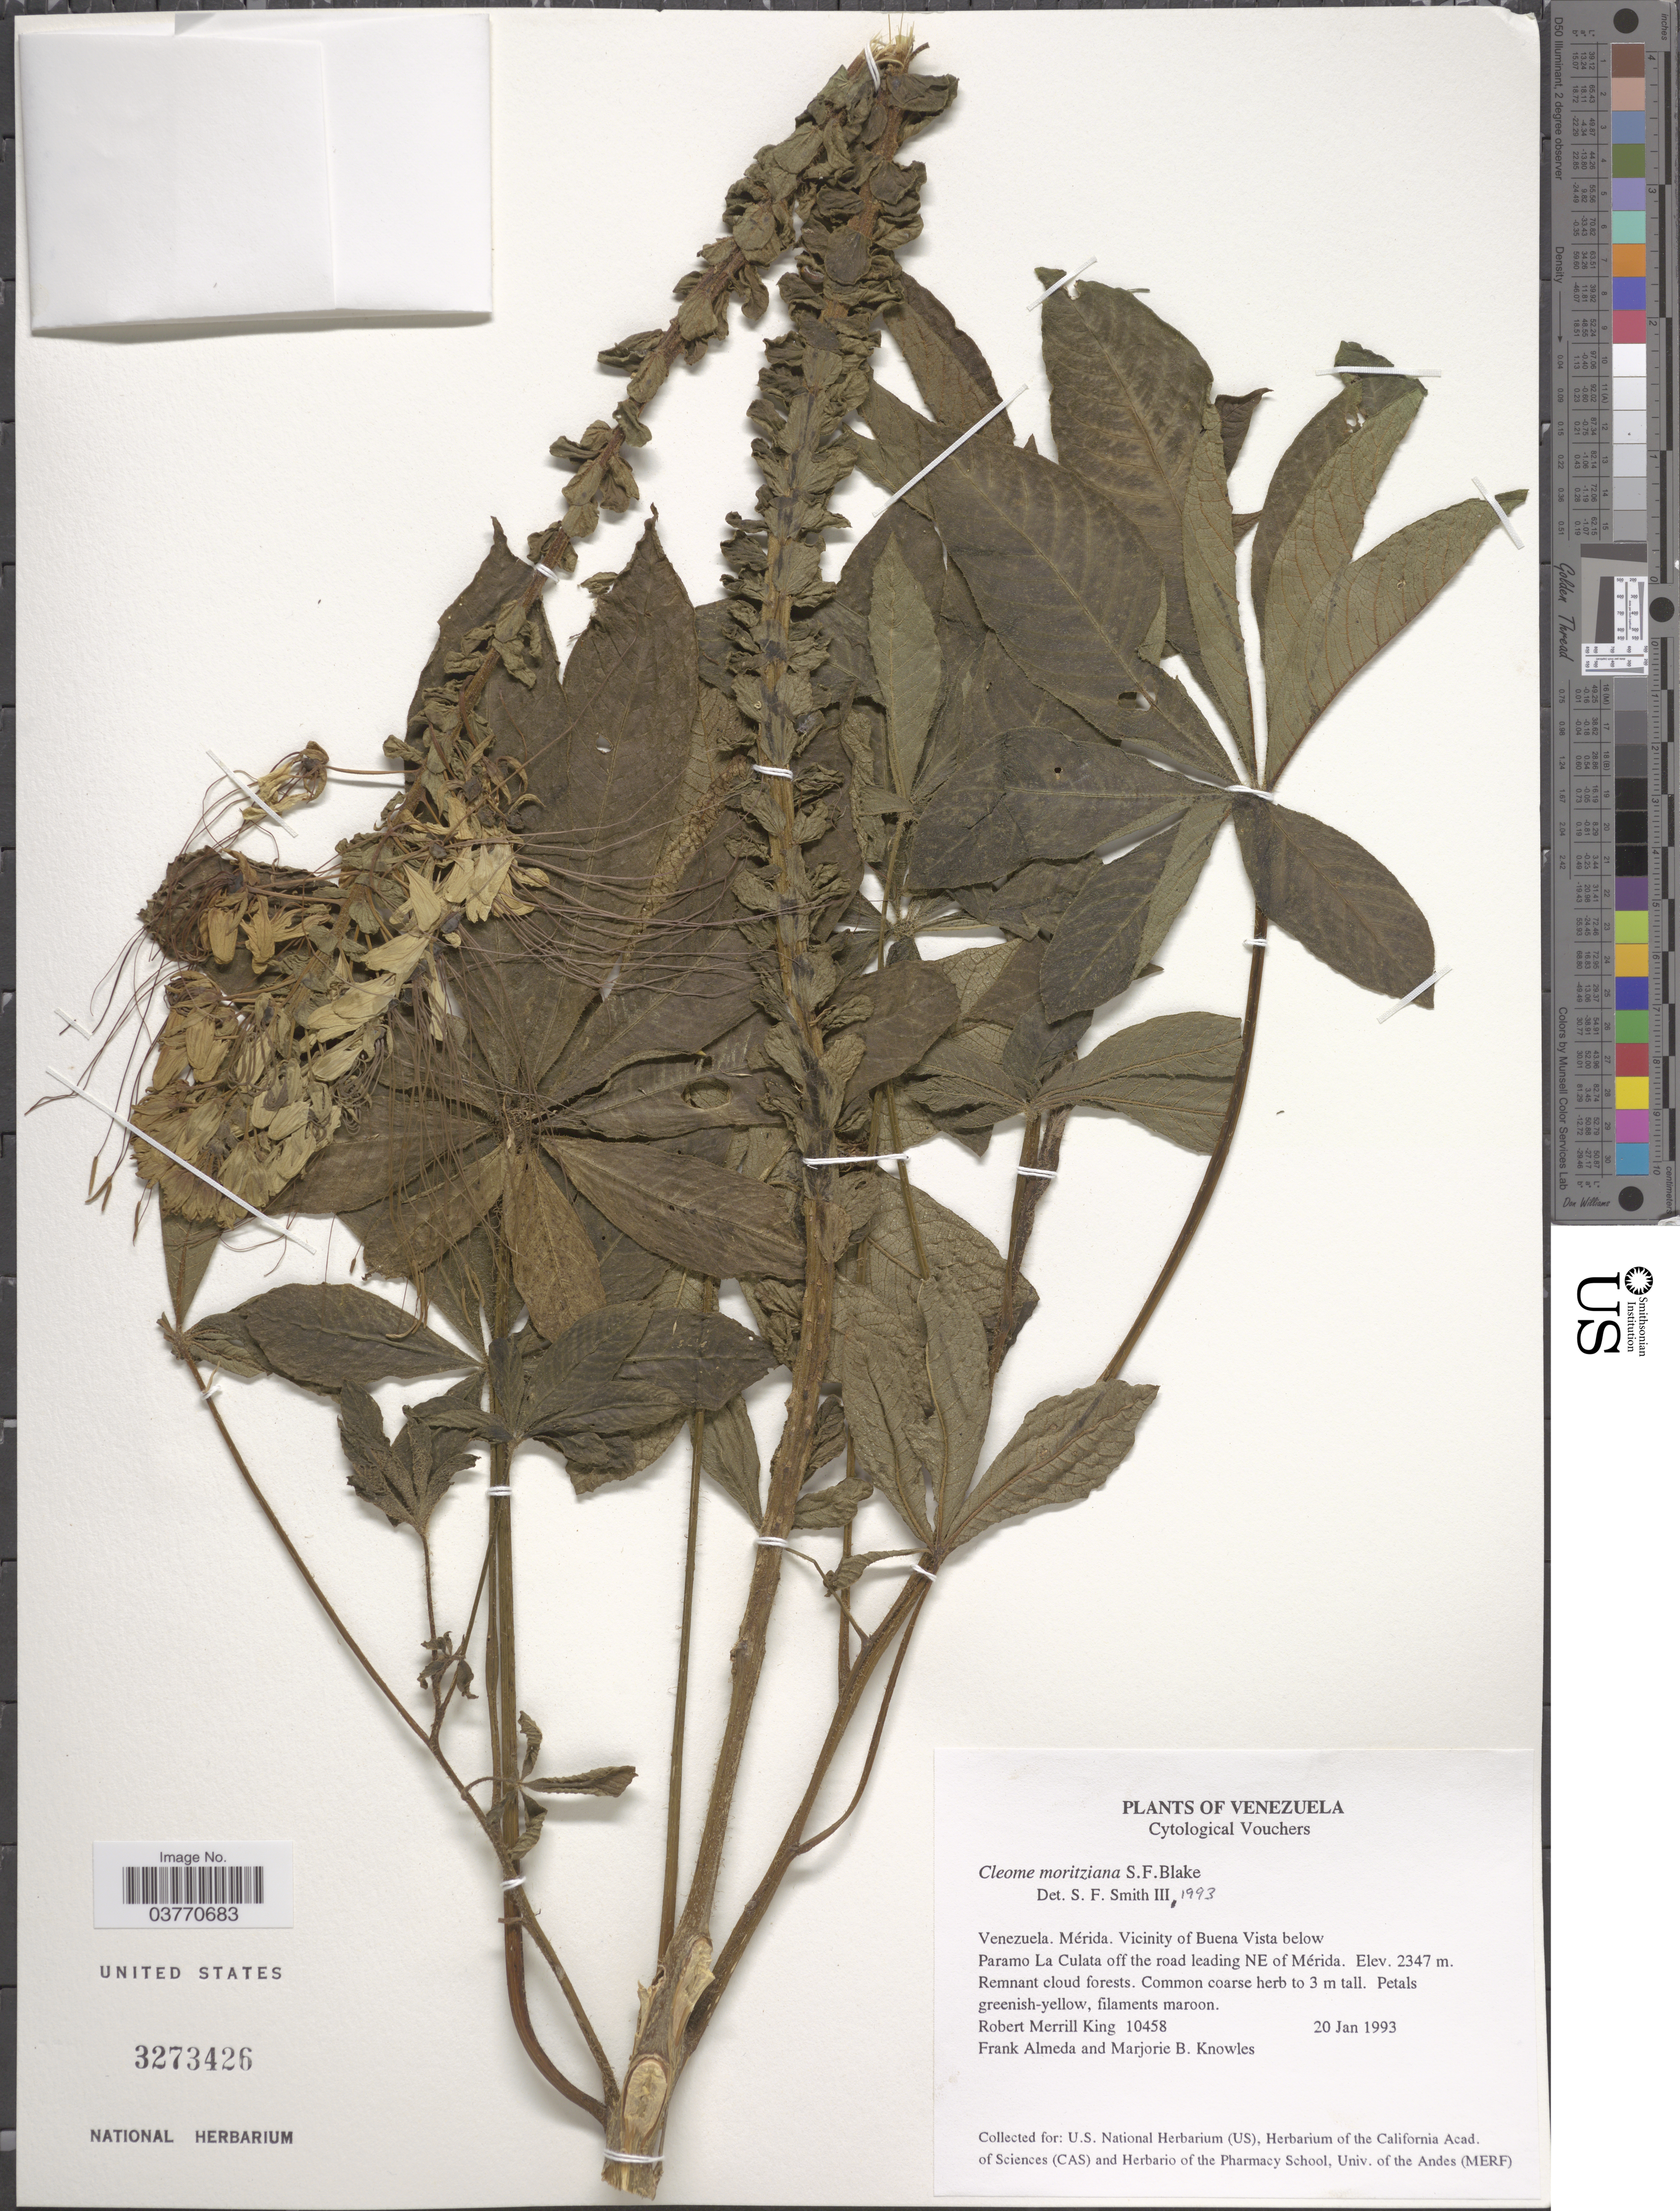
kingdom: Plantae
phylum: Tracheophyta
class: Magnoliopsida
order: Brassicales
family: Cleomaceae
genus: Andinocleome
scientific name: Andinocleome moritziana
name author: (Klotzsch ex Eichler) Iltis ex E.M. McGinty & Roalson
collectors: R. M. King, F. Almeda & M. B. Knowles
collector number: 10458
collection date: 1993-01-20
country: Venezuela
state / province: Mérida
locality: Vicinity of Buena Vista below Paramo La Culata off the road leading NE of Mérida.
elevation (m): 2347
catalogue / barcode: US 3273426